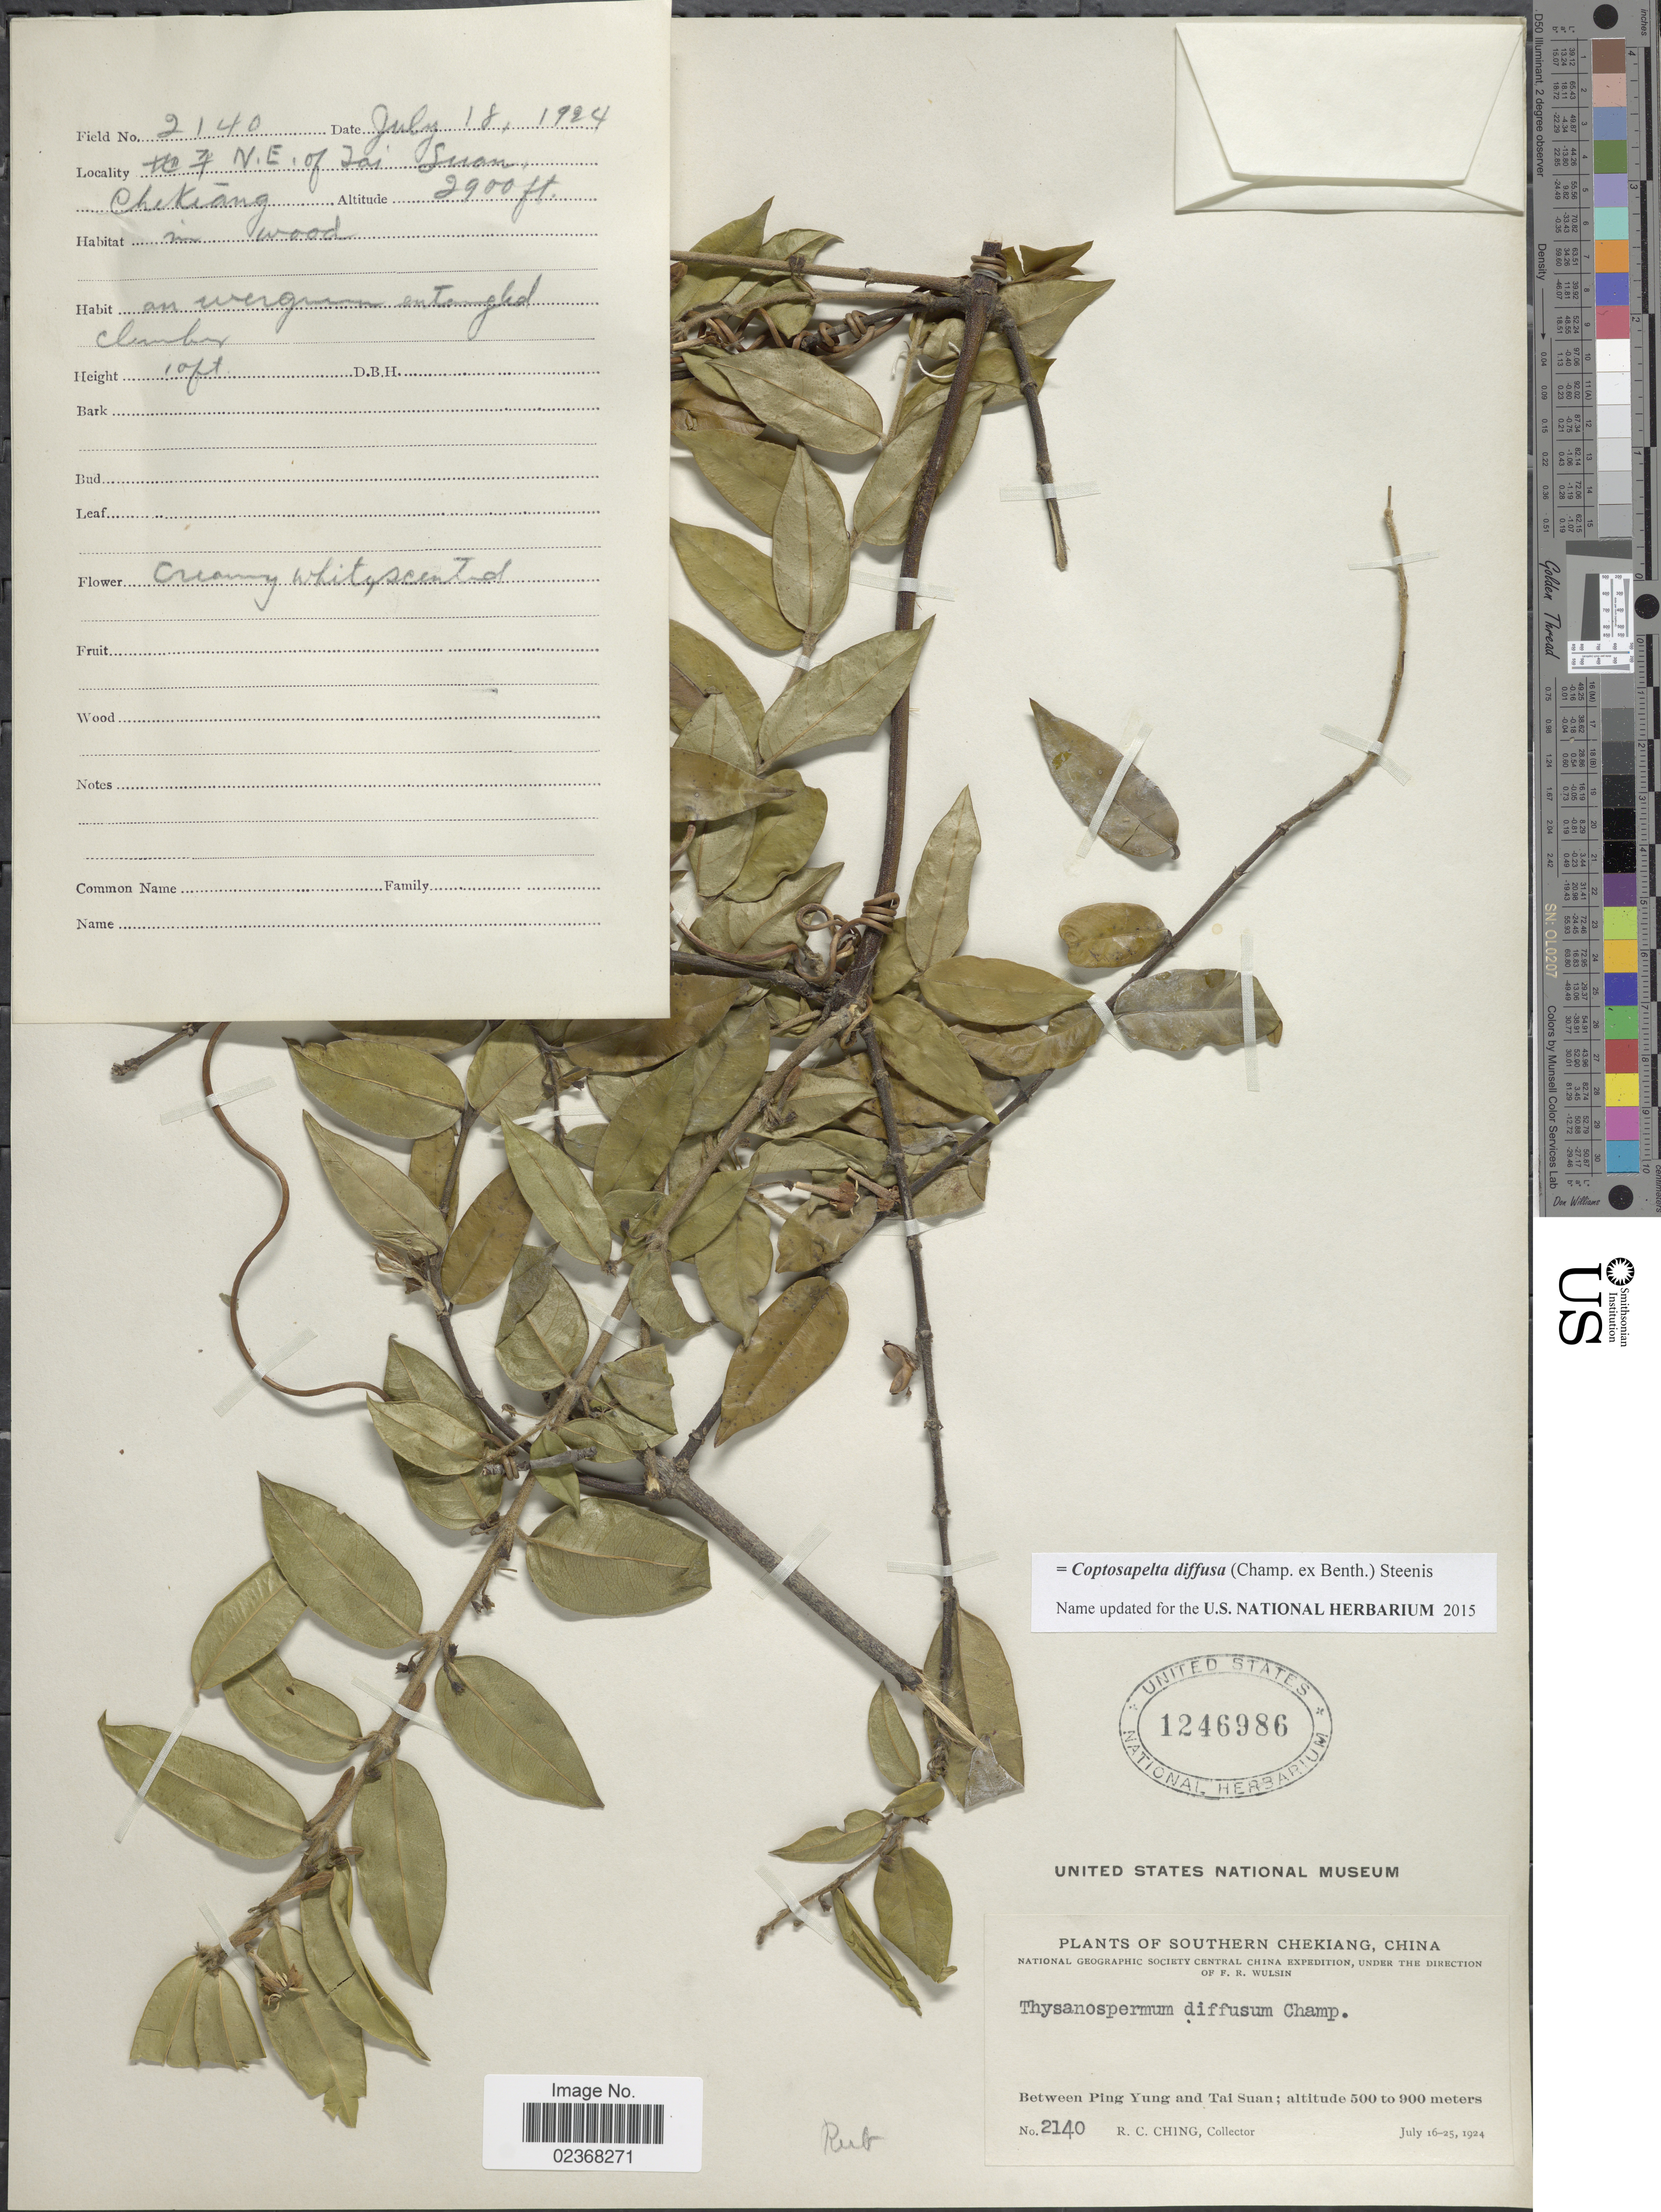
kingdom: Plantae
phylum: Tracheophyta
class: Magnoliopsida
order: Gentianales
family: Rubiaceae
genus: Coptosapelta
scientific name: Coptosapelta diffusa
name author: (Champ. ex Benth.) Steenis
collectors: R. C. Ching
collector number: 2140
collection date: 1924-07-18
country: China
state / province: Zhejiang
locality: Southern Chekiang, China, Between Ping Yung and Tai Suan, N. E. of Tai Suan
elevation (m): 884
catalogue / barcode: US 1246986